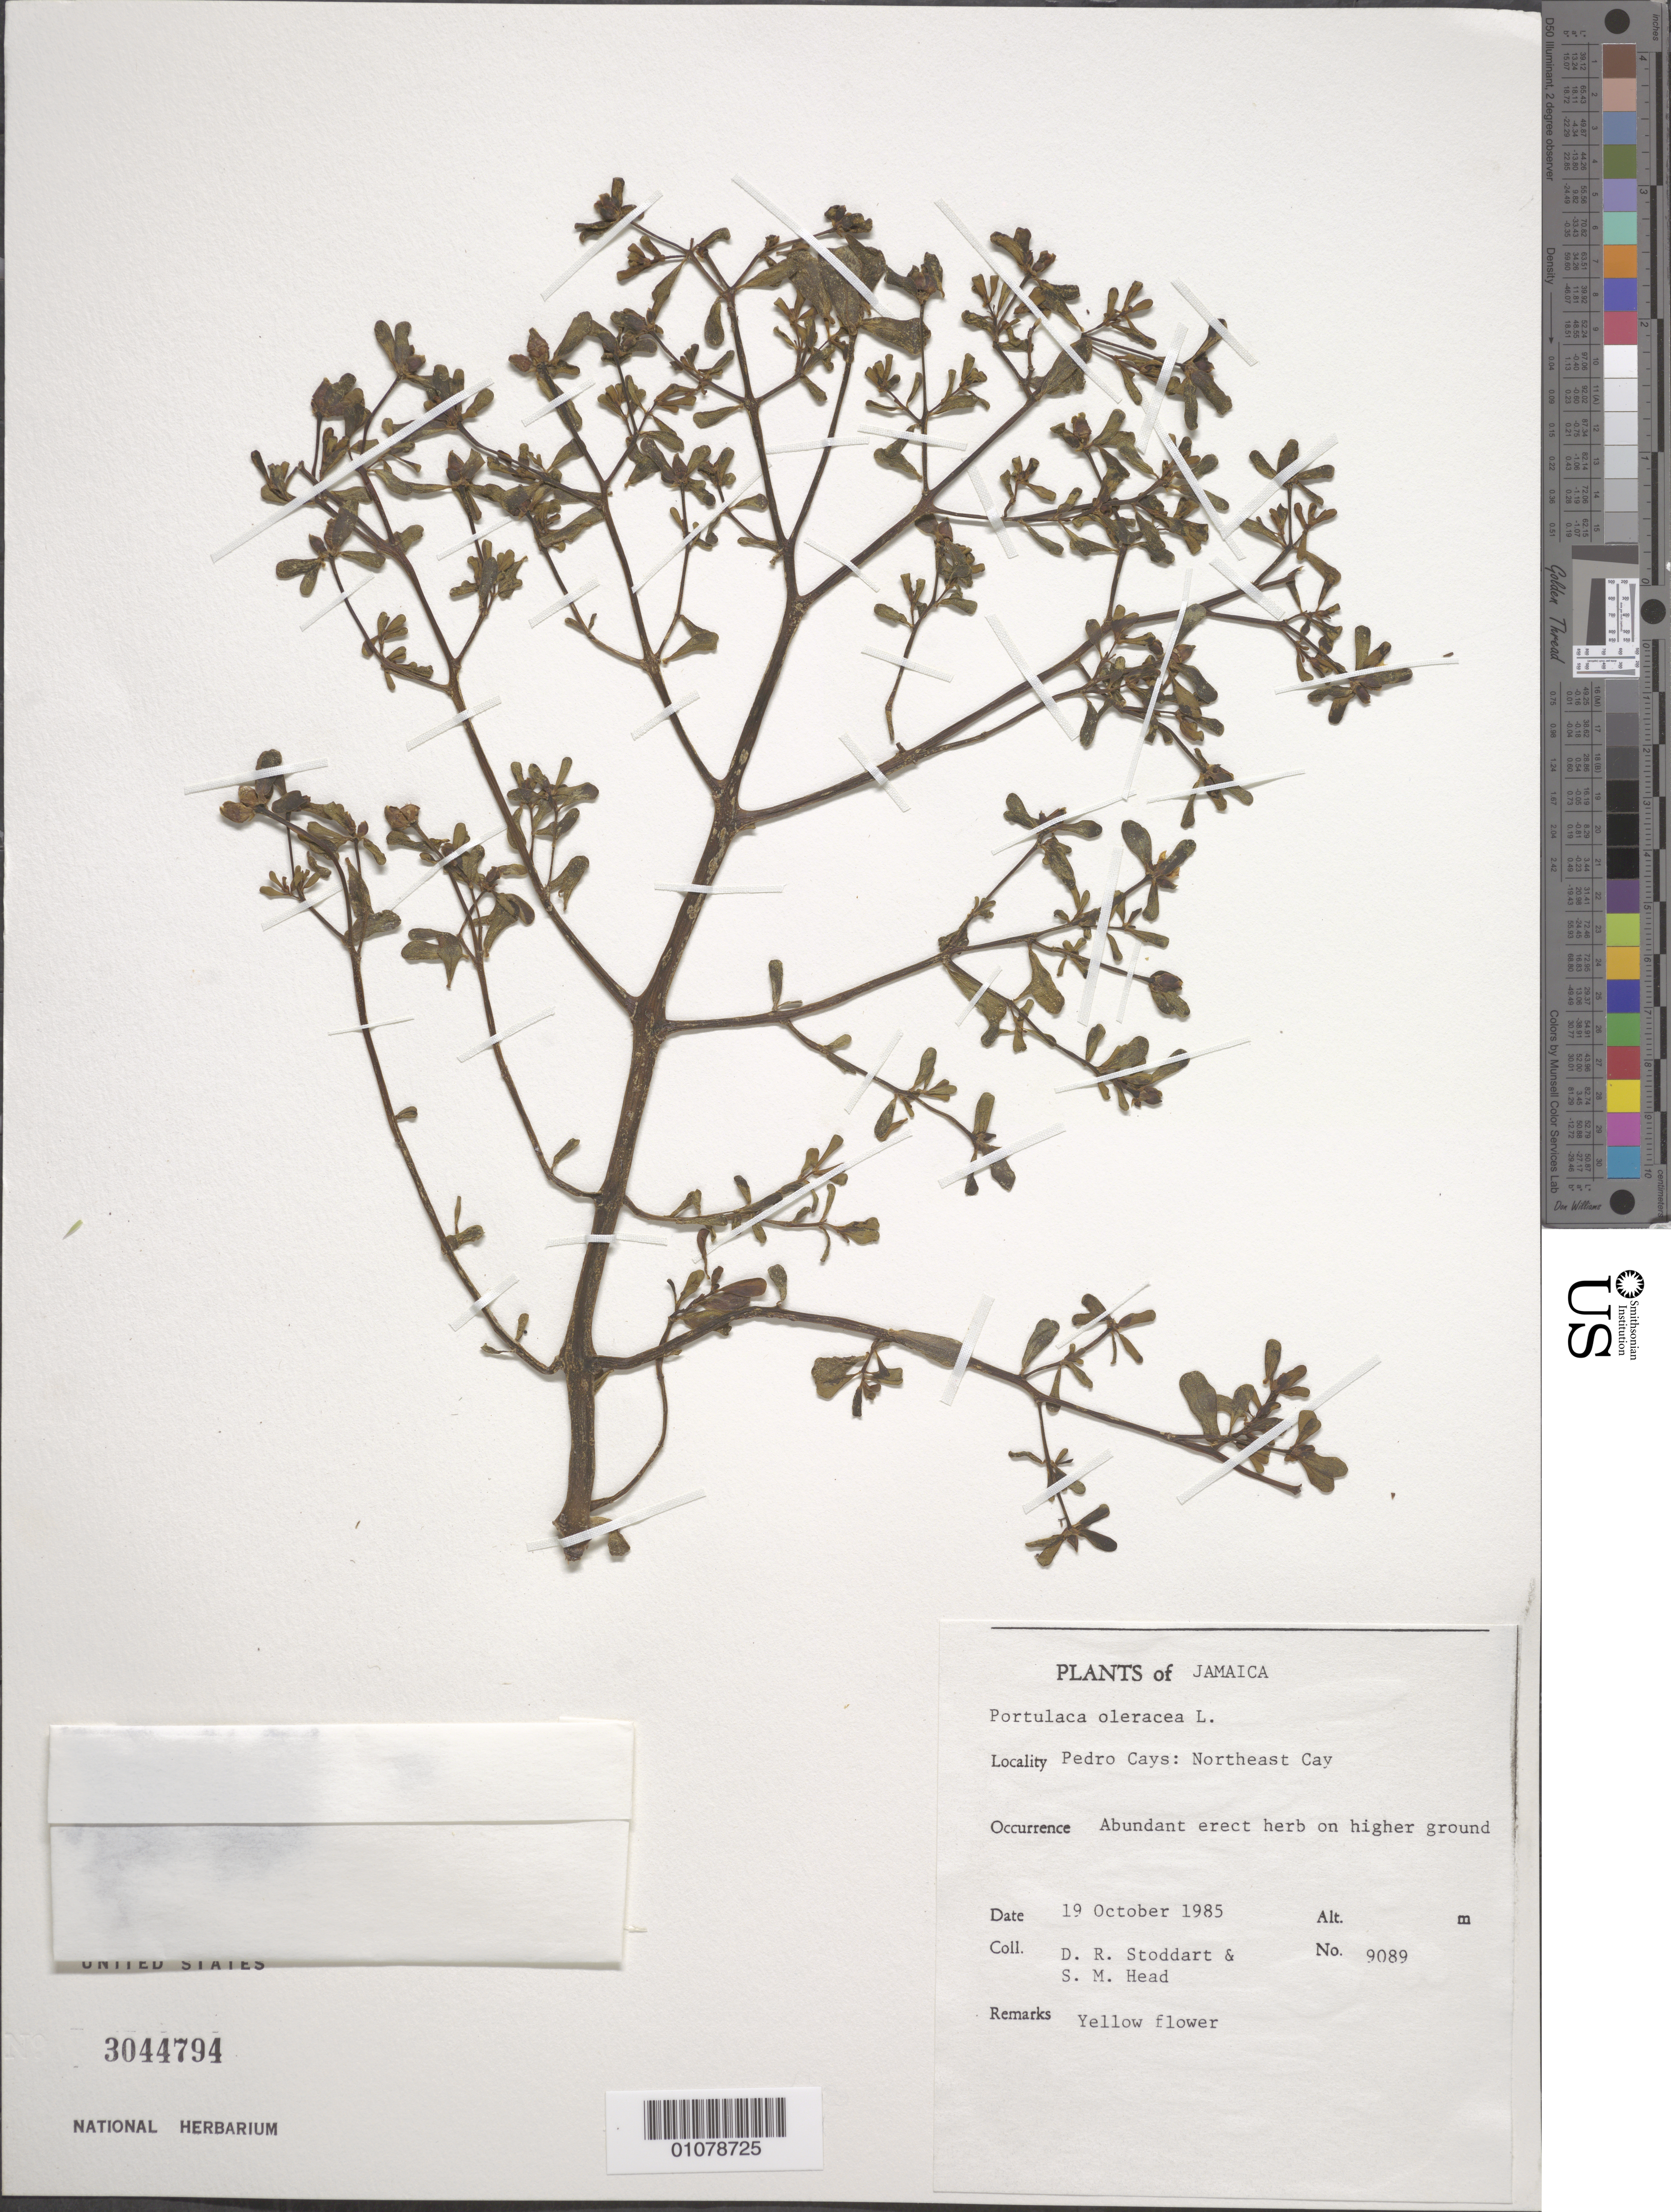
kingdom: Plantae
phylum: Tracheophyta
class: Magnoliopsida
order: Caryophyllales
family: Portulacaceae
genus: Portulaca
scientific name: Portulaca oleracea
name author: L.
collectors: D. R. Stoddart & S. Head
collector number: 9089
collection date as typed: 19 Oct 1985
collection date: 1985-10-19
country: Jamaica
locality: Pedro Cays: Northeast Cay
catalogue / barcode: US 3044794